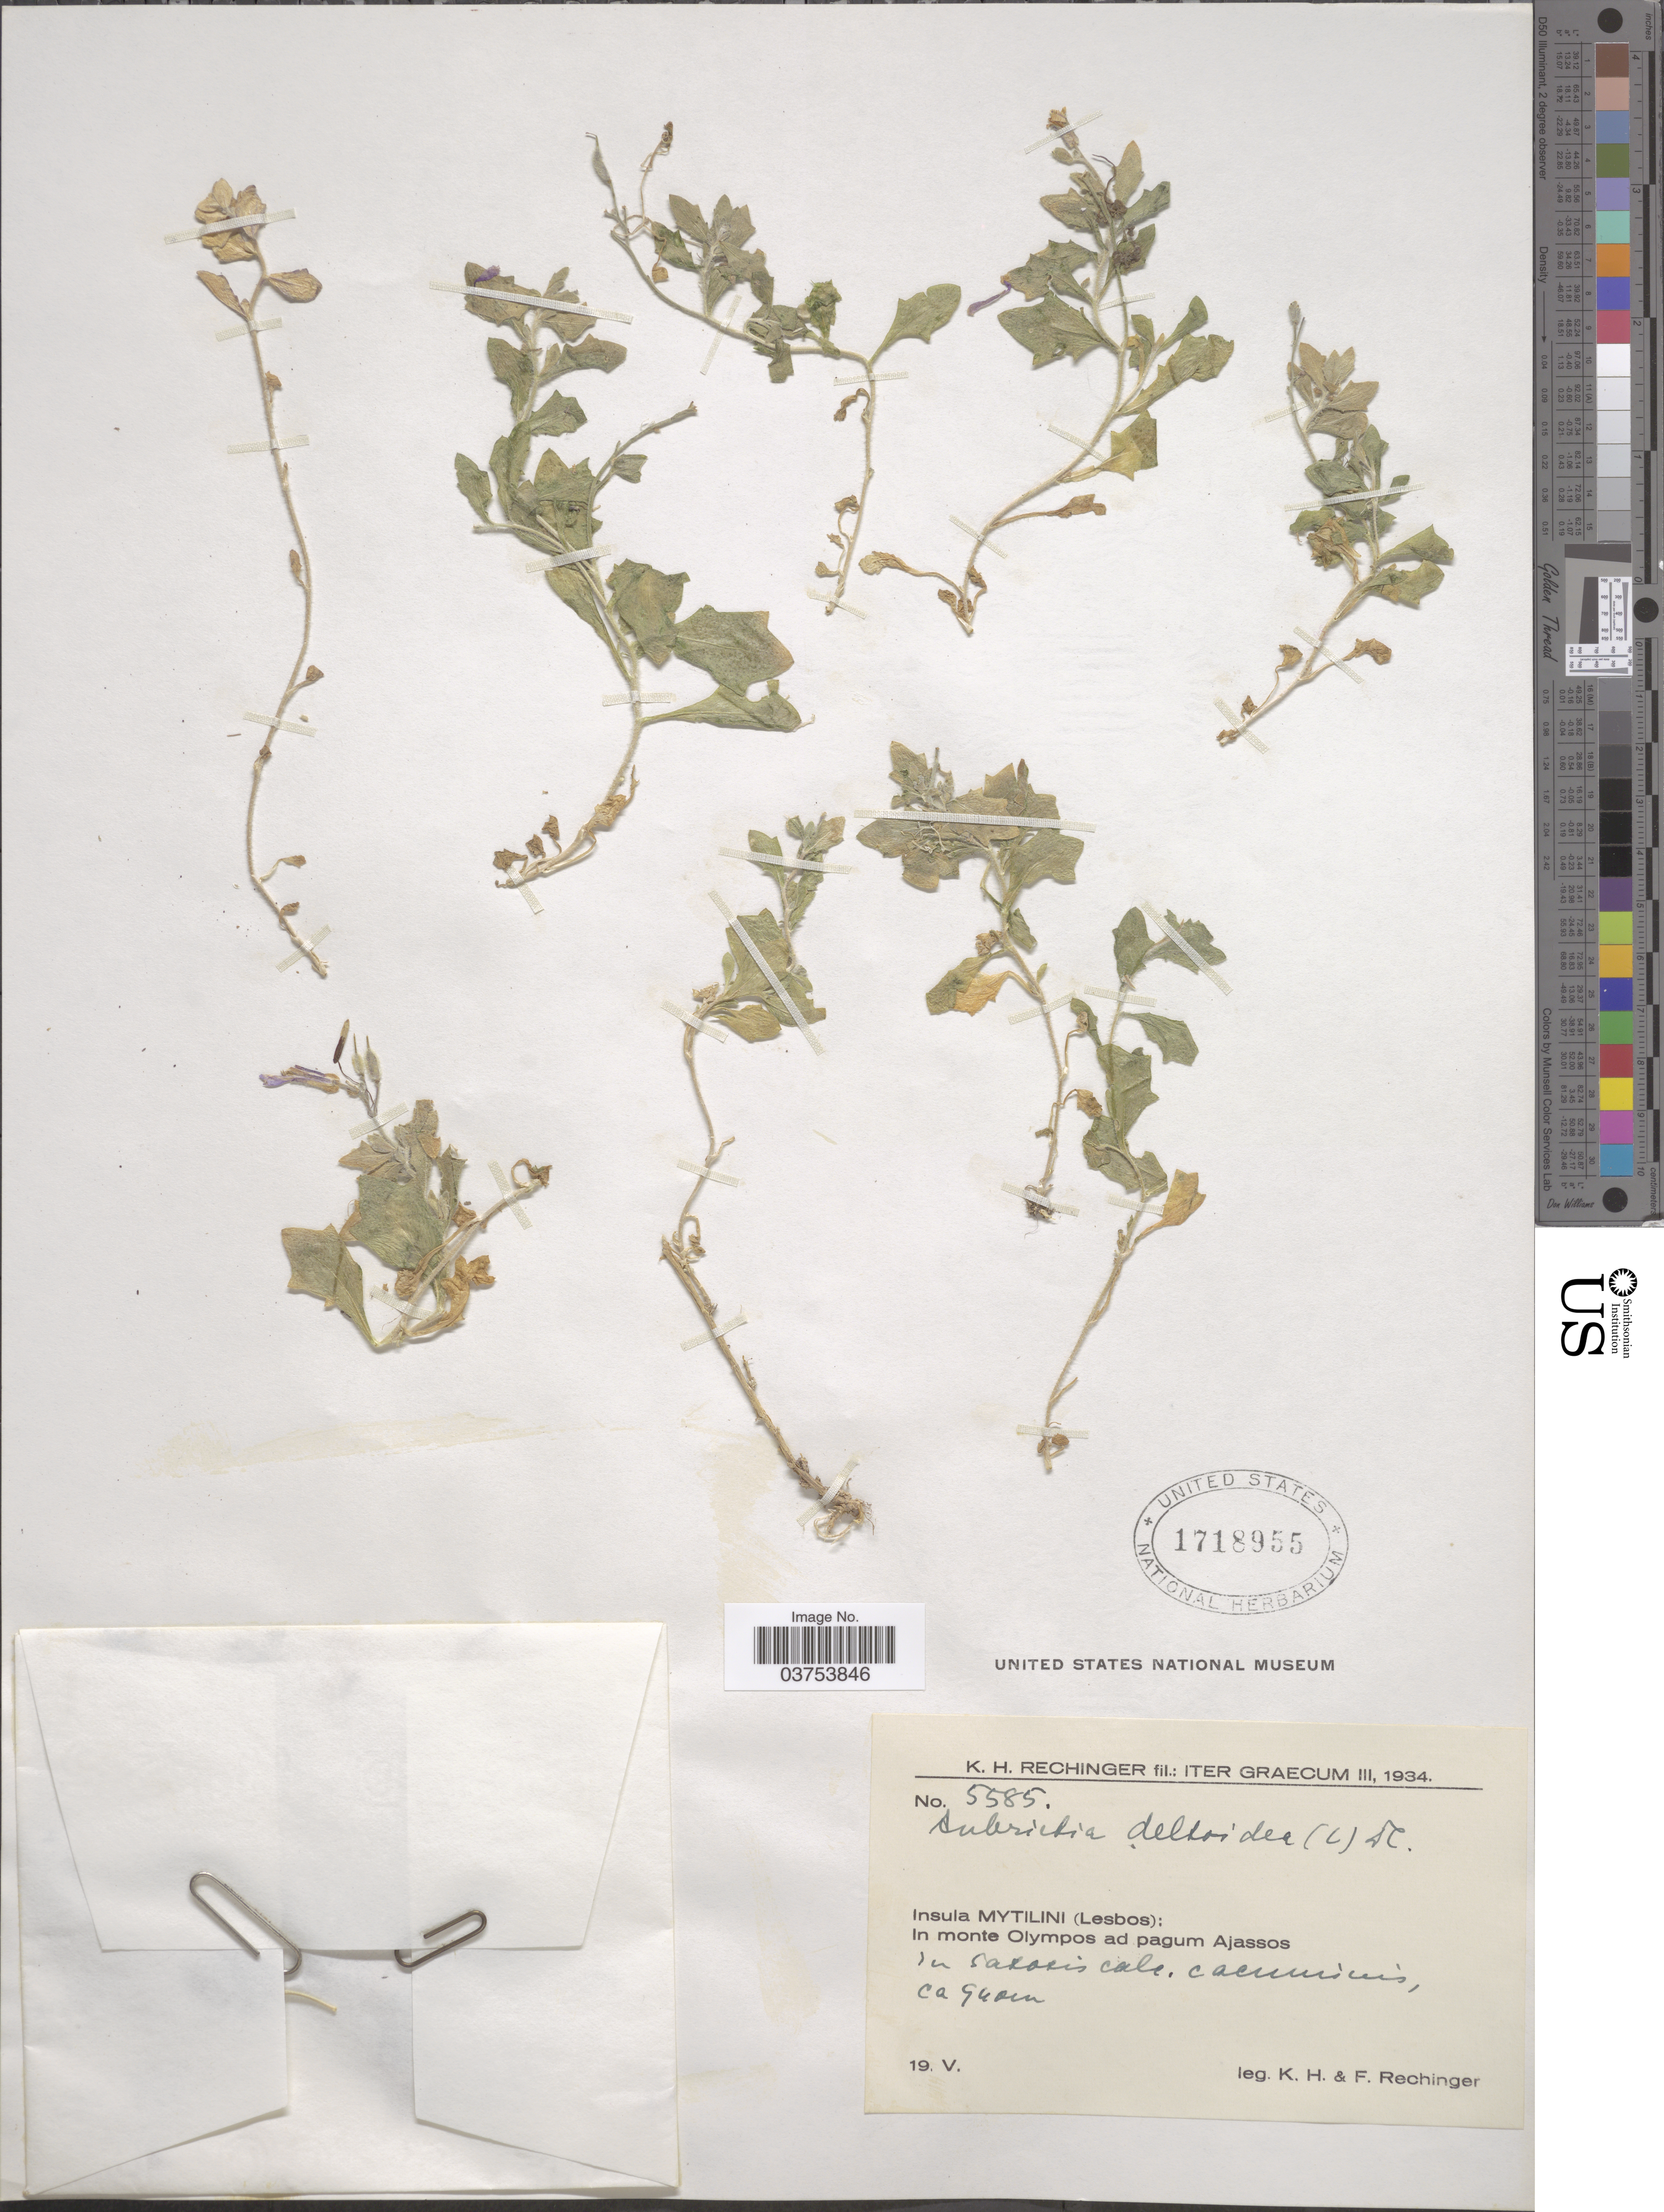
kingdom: Plantae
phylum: Tracheophyta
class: Magnoliopsida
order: Brassicales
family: Brassicaceae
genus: Aubrieta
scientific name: Aubrieta deltoidea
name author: (L.) DC.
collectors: K. H. Rechinger & F. Rechinger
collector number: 5585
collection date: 1934-05-19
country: Greece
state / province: North Aegean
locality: Iter Graecum. Insula Mytilini (Lesbos): In monte Olympos ad pagum Ajassos. In saxosis calc. cacuminis.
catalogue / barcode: US 1718955